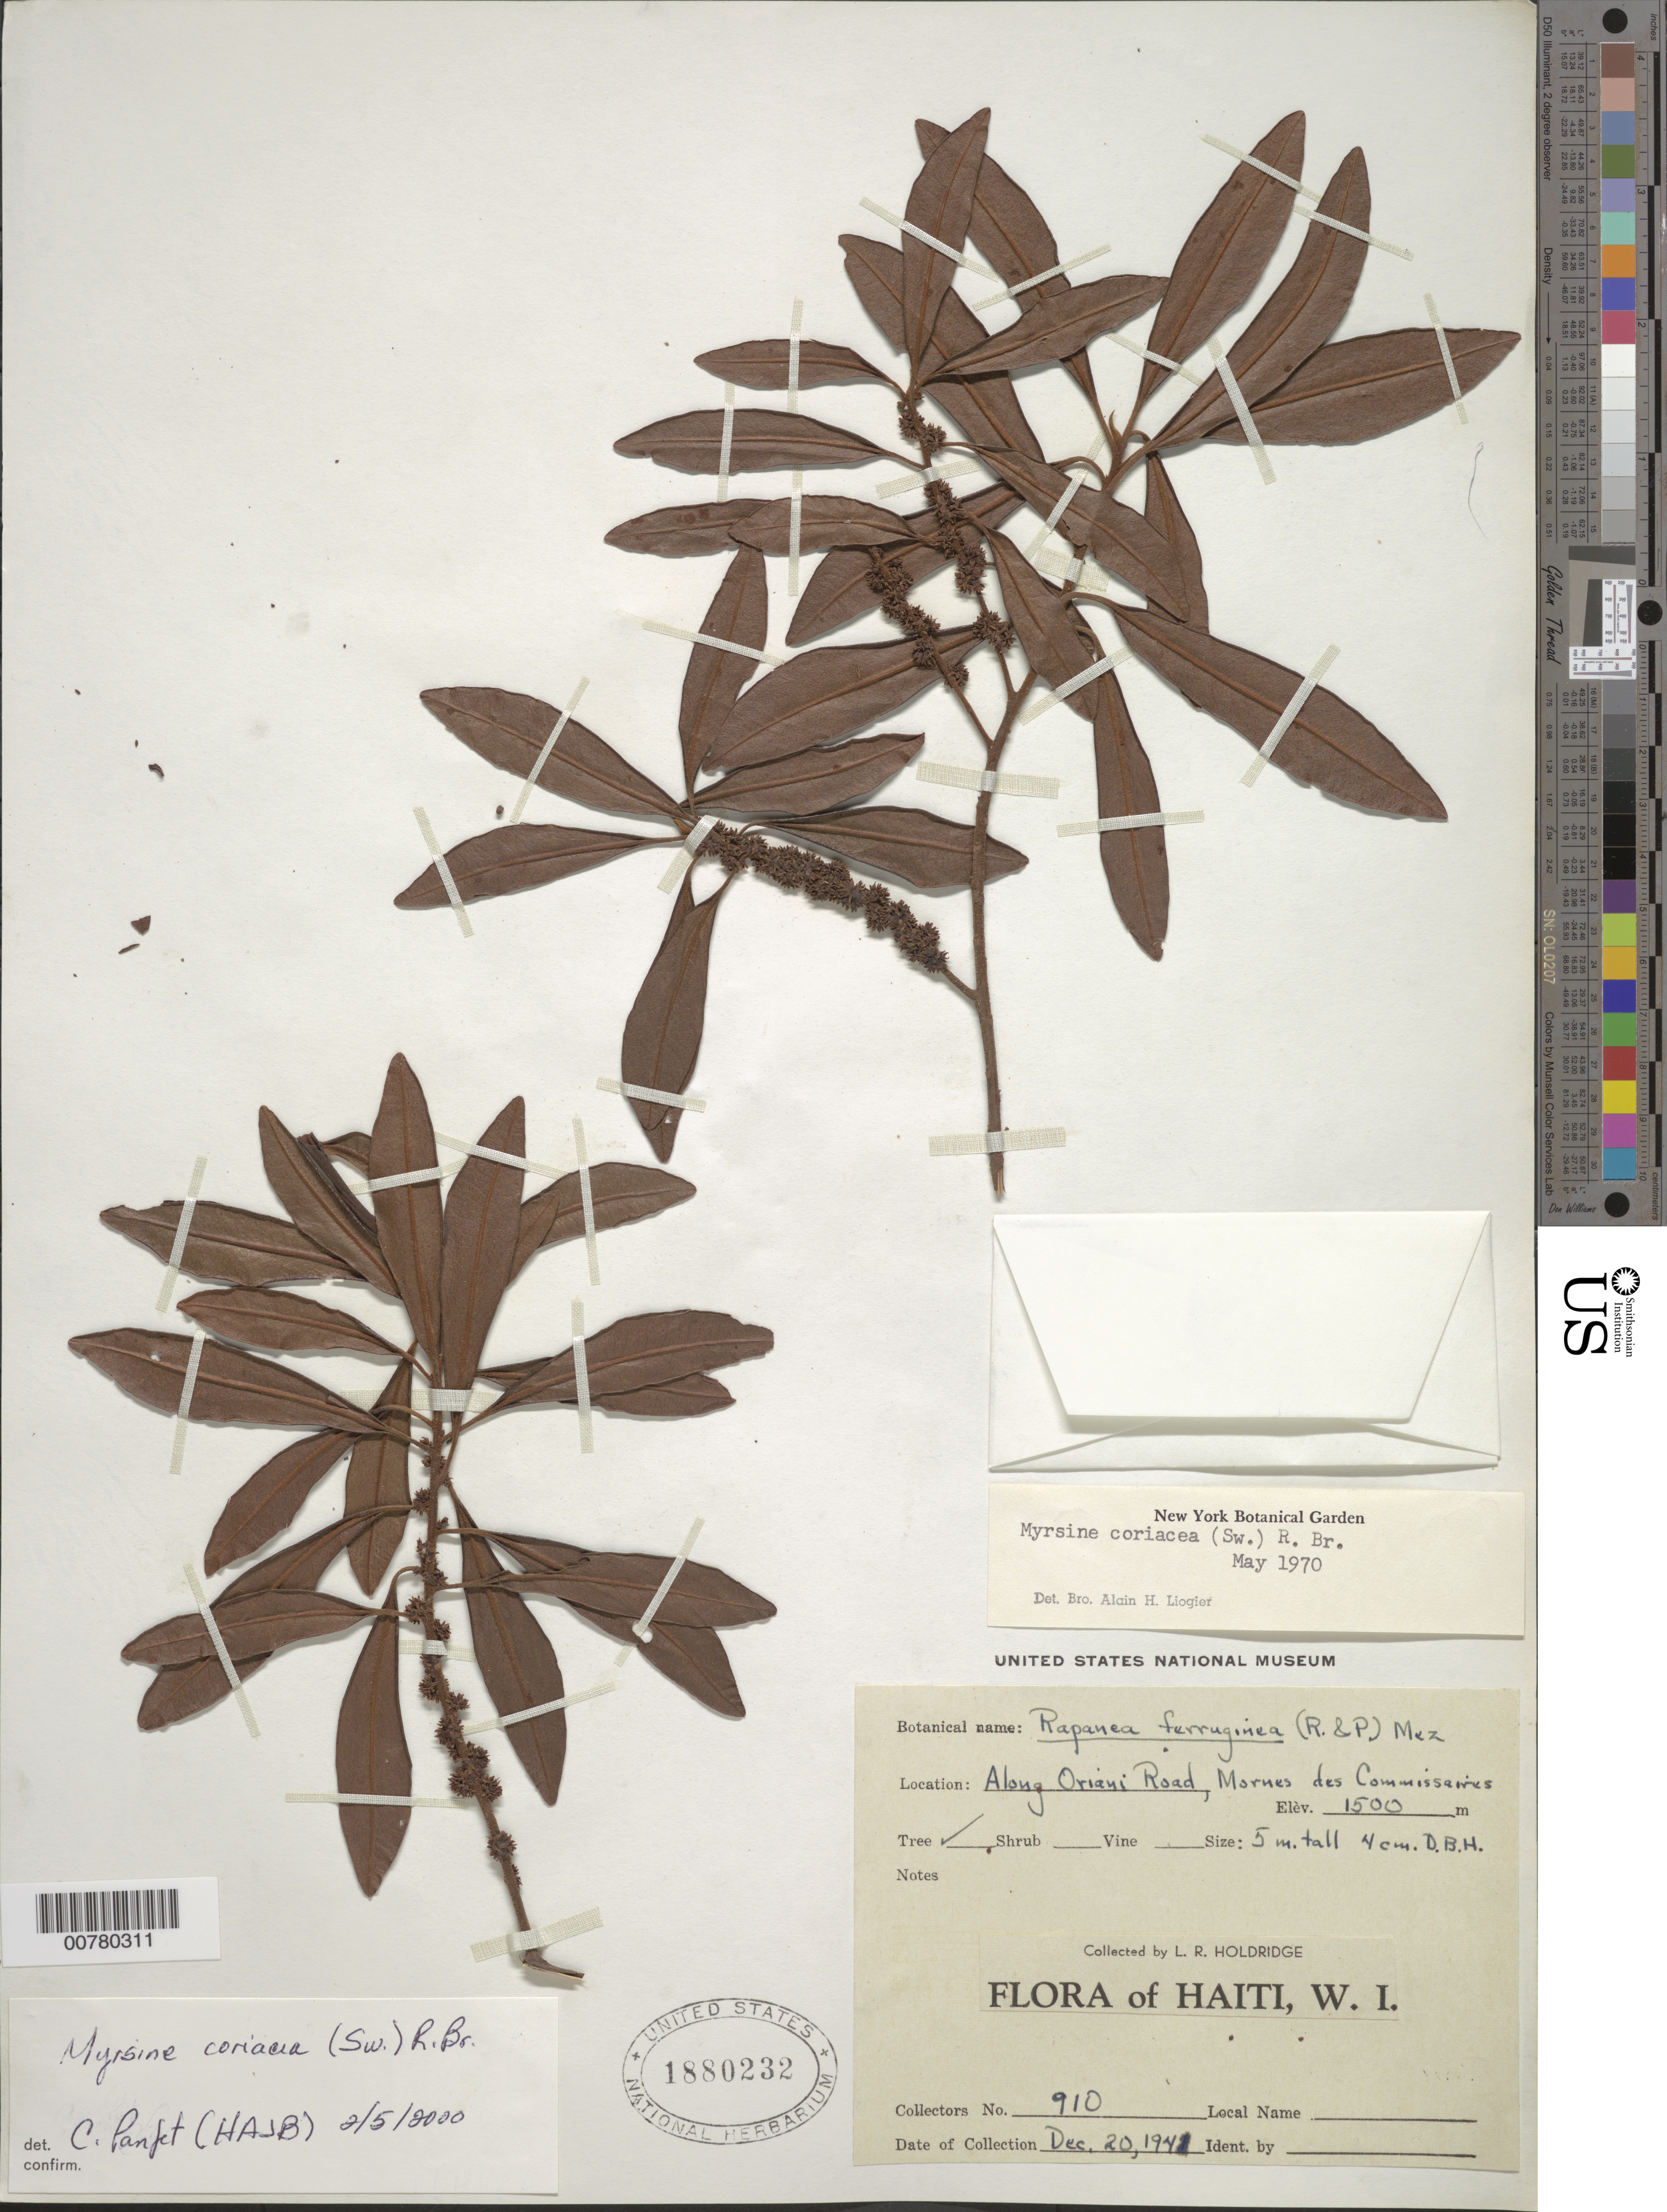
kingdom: Plantae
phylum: Tracheophyta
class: Magnoliopsida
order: Ericales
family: Primulaceae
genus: Myrsine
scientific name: Myrsine coriacea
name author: (Sw.) R. Br. ex Roem. & Schult.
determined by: Panflet, C.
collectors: L. Holdridge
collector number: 910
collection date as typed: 20 Dec 1941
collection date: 1941-12-20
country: Haiti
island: Hispaniola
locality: Mornes des Commissaires, along Oriani Road.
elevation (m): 1500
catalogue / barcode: US 1880232